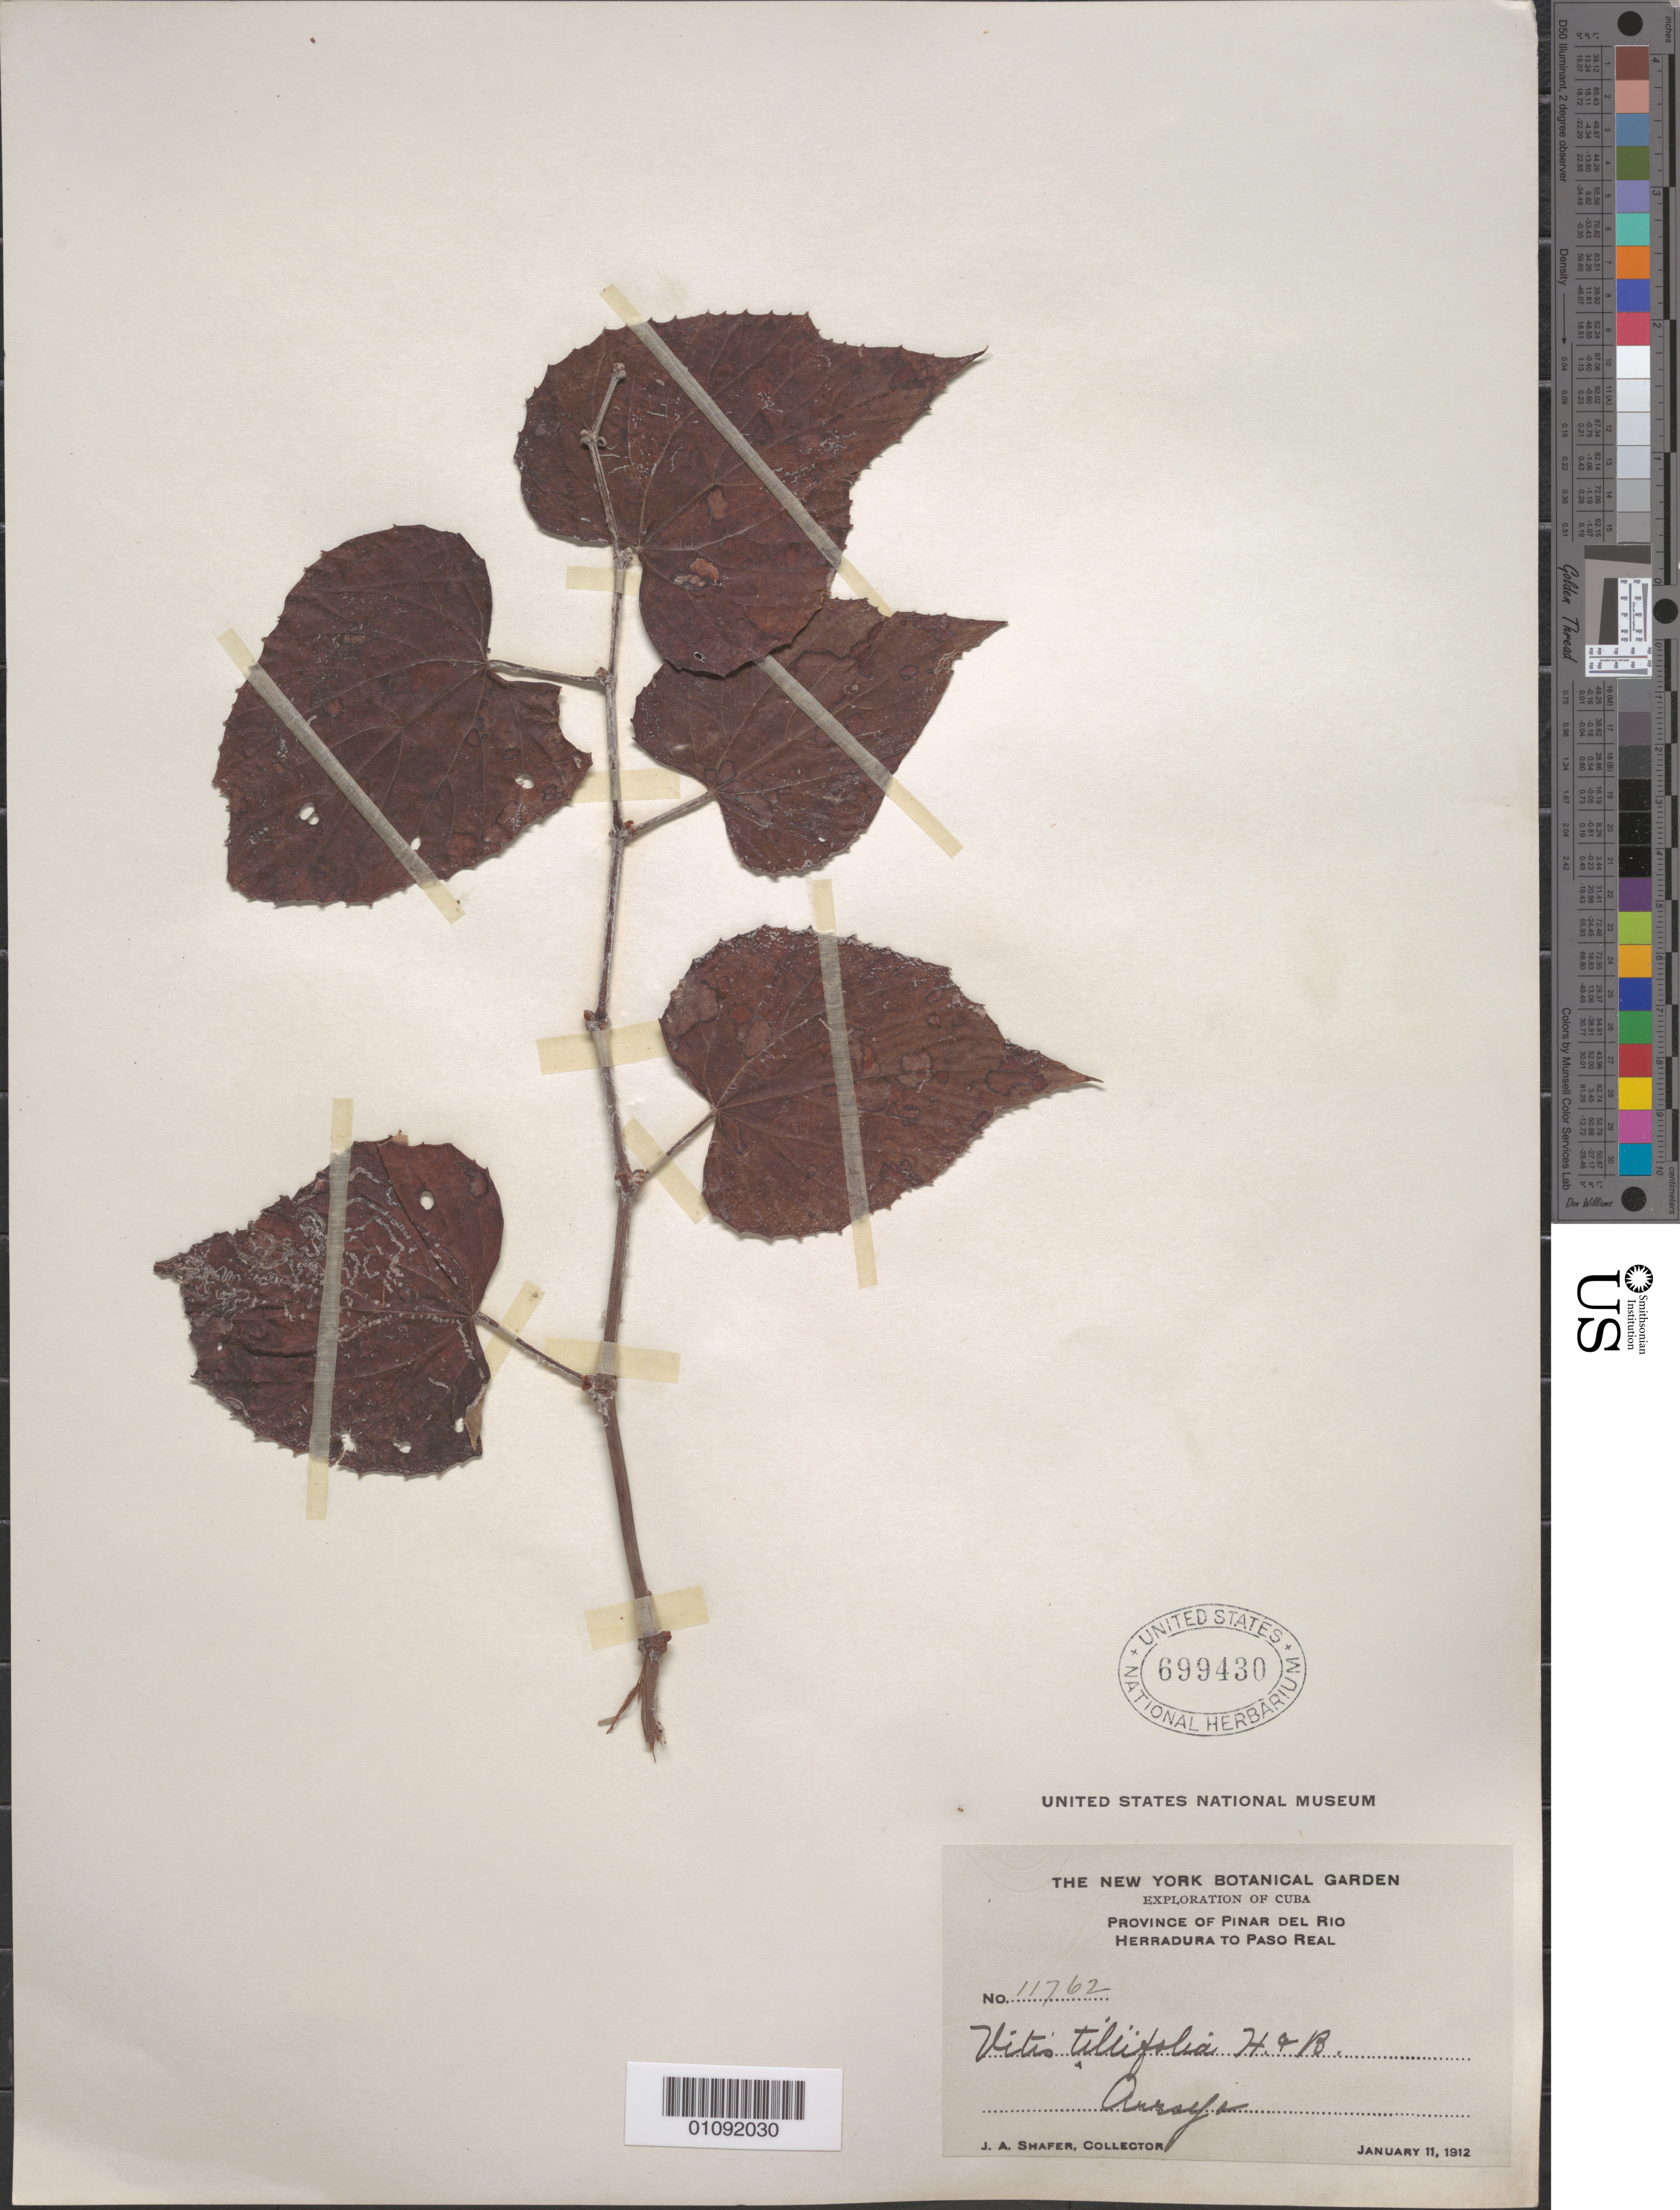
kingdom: Plantae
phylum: Tracheophyta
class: Magnoliopsida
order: Vitales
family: Vitaceae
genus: Vitis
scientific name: Vitis tiliifolia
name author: Humb. & Bonpl. ex Schult.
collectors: J. A. Shafer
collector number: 11762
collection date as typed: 11 Jan 1912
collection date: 1912-01-11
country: Cuba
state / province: Pinar del Rio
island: Cuba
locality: Province of Pinar Del Rio, Herradura to Paso Real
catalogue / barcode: US 699430